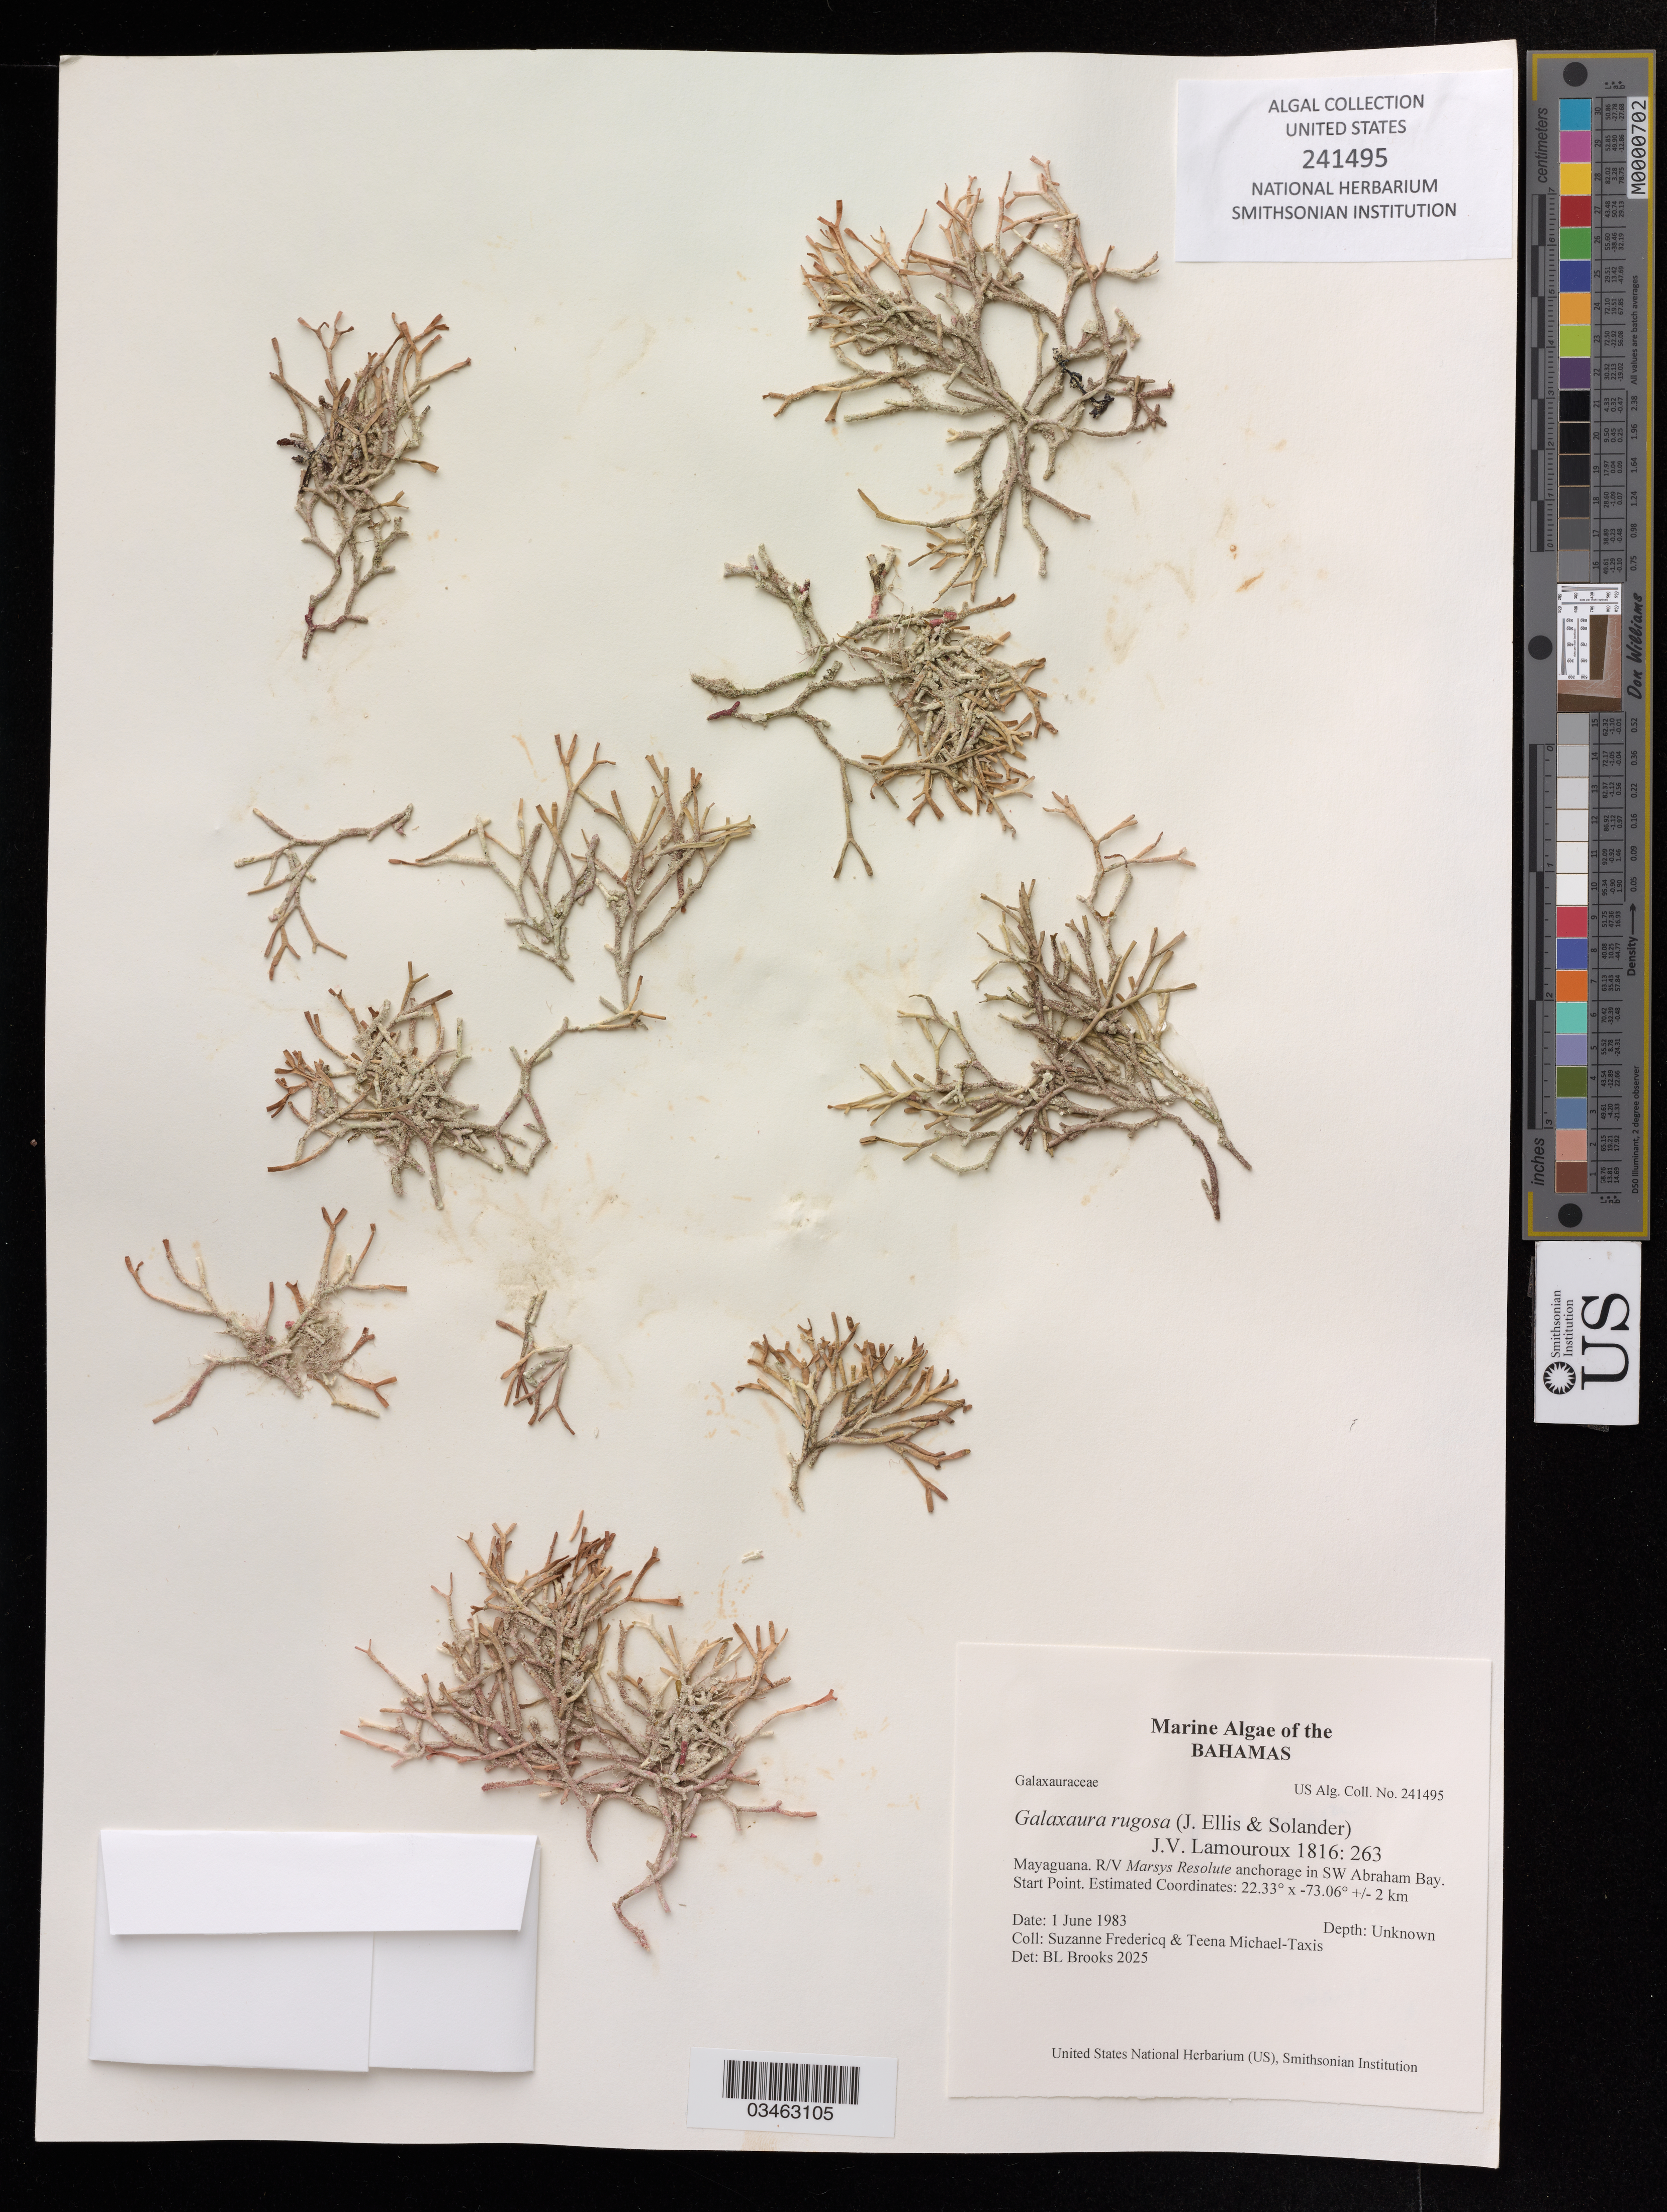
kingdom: Plantae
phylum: Rhodophyta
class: Florideophyceae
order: Nemaliales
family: Galaxauraceae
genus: Galaxaura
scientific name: Galaxaura rugosa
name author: (Ellis & Sol.) J.V.Lamouroux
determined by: Brooks, B. L., (BOT), Smithsonian Institution - National Museum of Natural History (UNITED STATES)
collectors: S. Fredericq & T. Michael-Taxis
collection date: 1983-06-01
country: Bahamas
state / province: Mayaguana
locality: R/V Marsys Resolute anchorage in SW Abraham Bay. Start Point.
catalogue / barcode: US 241495